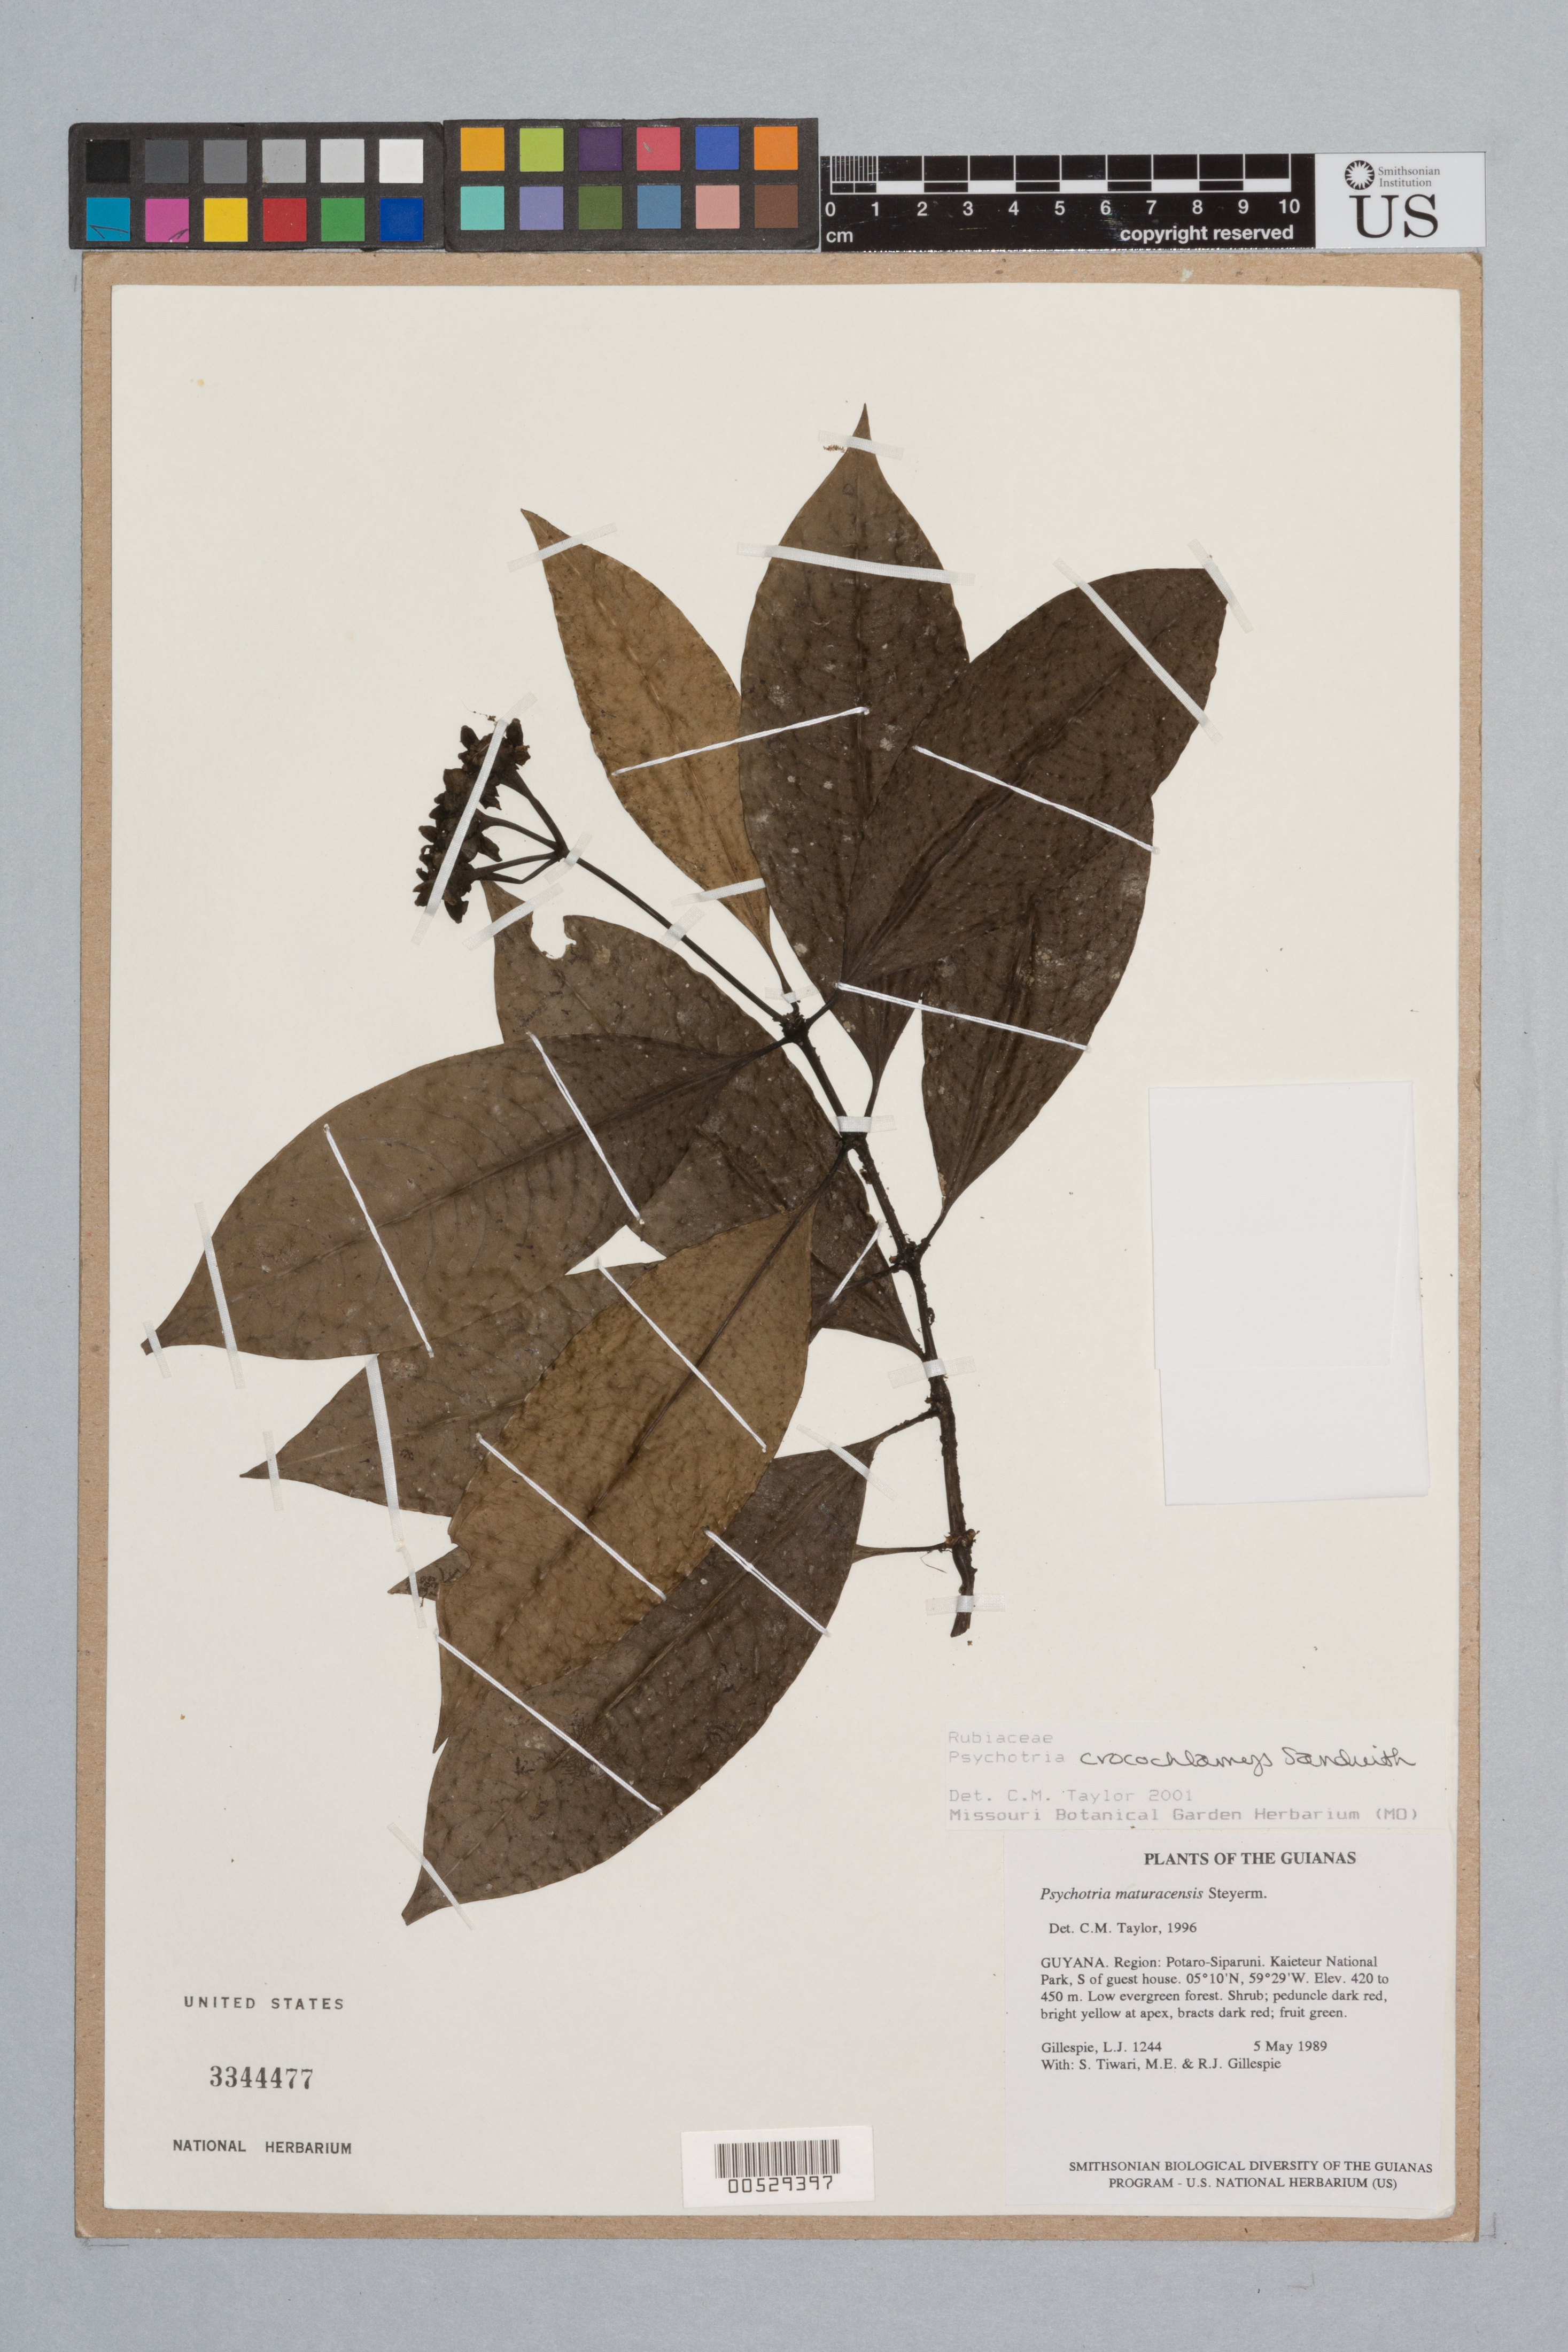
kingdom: Plantae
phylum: Tracheophyta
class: Magnoliopsida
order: Gentianales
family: Rubiaceae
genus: Palicourea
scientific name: Palicourea crocochlamys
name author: (Sandw.) Delprete & J.H. Kirkbr.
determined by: Kirkbride, J. H., Jr.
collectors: L. J. Gillespie, S. Tiwari, M. Gillespie & R. Gillespie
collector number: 1244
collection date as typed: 5 May 1989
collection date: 1989-05-05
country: Guyana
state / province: Potaro-Siparuni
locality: Kaieteur National Park, S of guest house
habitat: Low evergreen forest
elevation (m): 420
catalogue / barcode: US 3344477